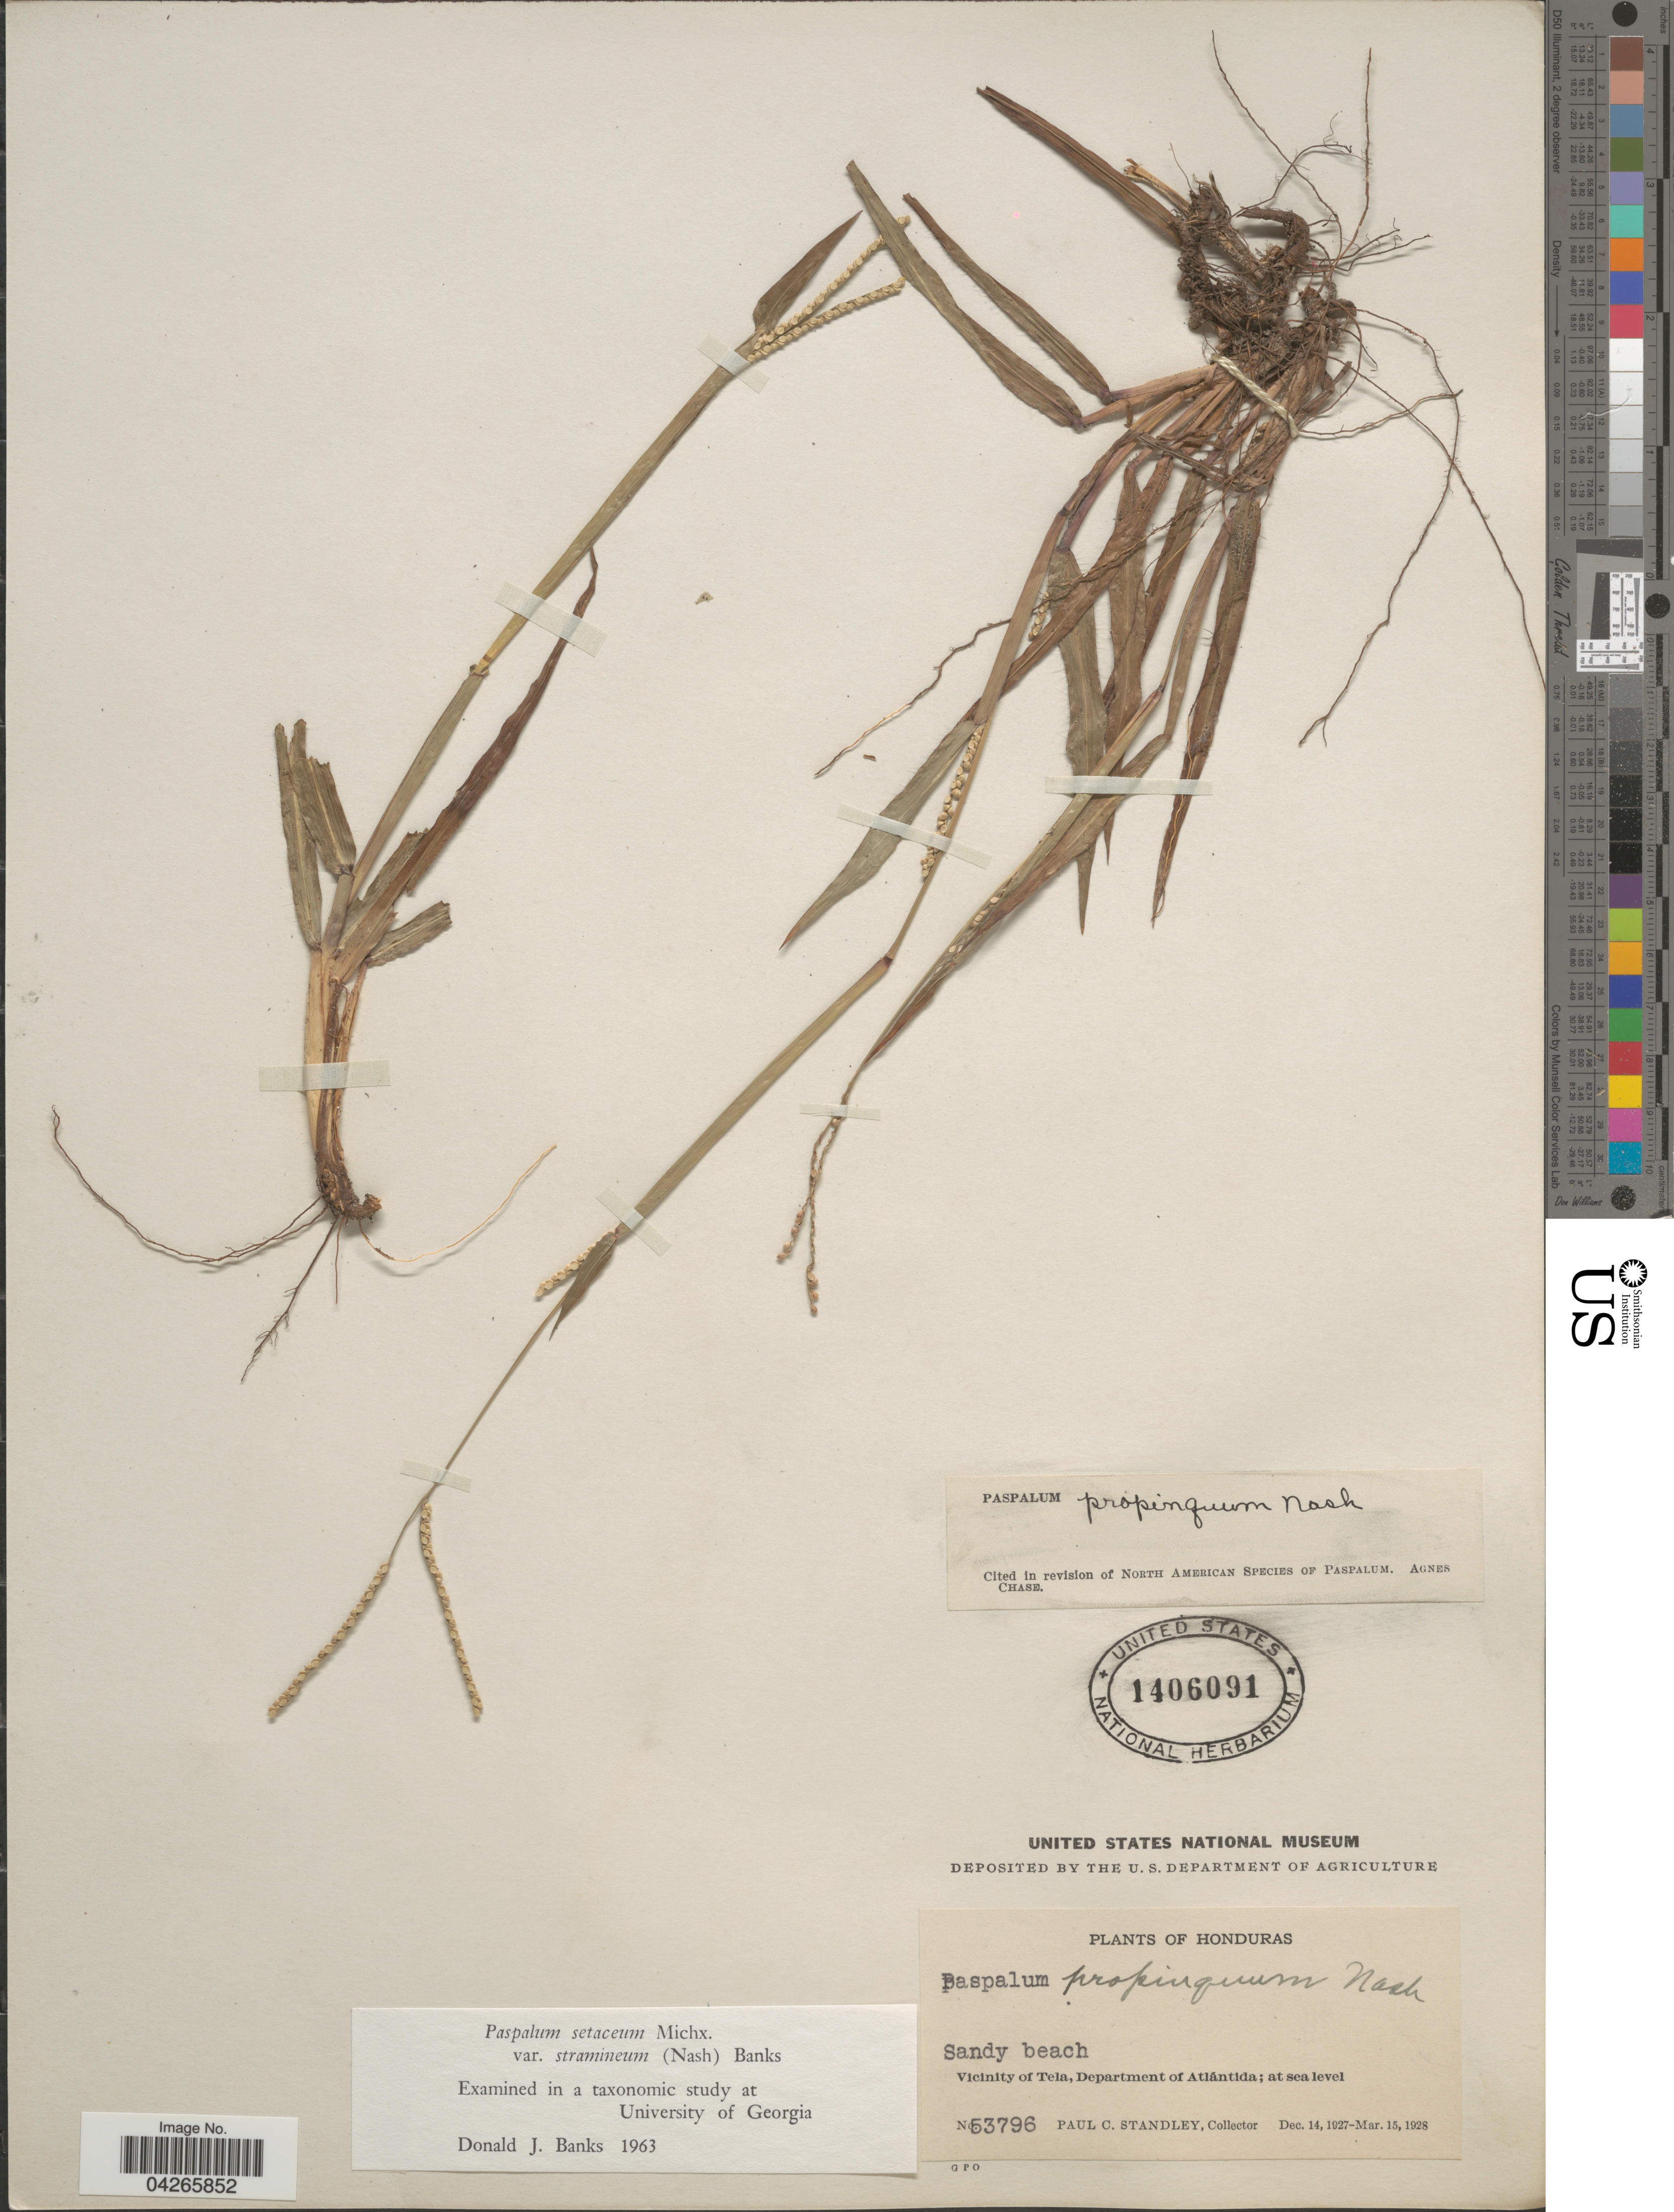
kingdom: Plantae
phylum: Tracheophyta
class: Liliopsida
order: Poales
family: Poaceae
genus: Paspalum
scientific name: Paspalum setaceum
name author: Michx.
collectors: P. C. Standley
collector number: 53796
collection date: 1927-12-14/1928-03-15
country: Honduras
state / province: Atlantida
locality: Vicinity of Tela, Department of Atlántida.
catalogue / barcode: US 1406091